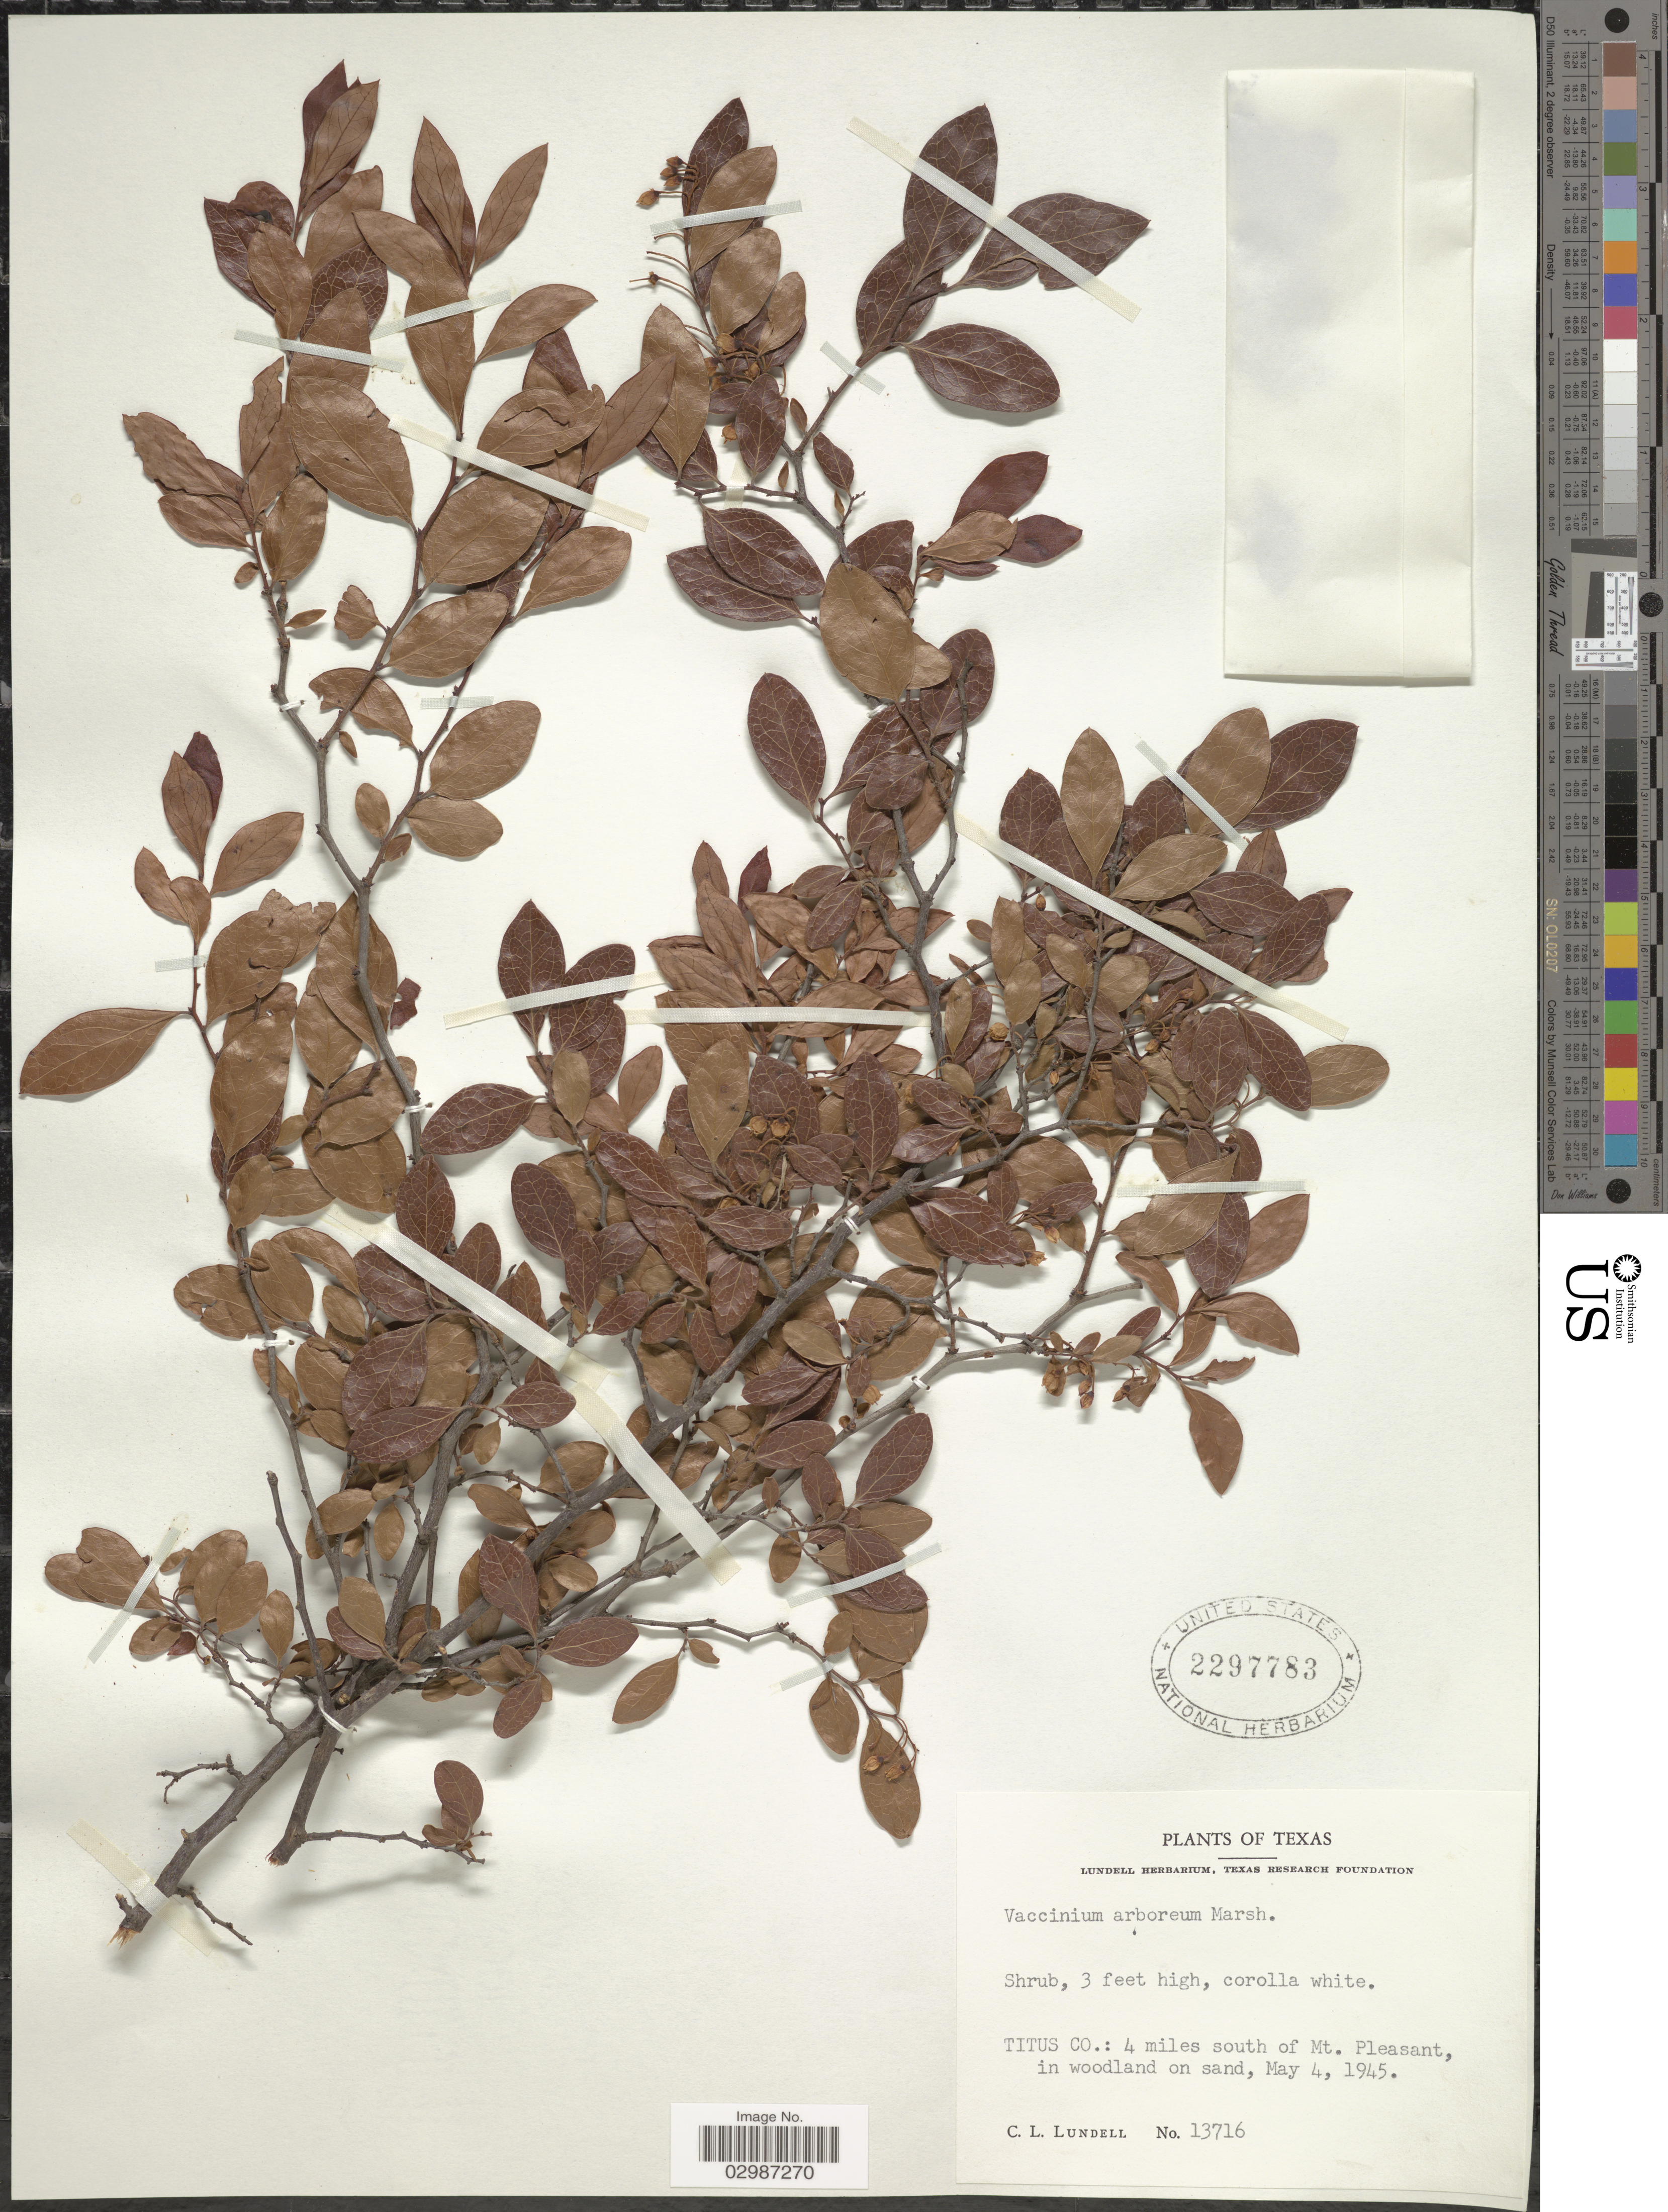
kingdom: Plantae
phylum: Tracheophyta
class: Magnoliopsida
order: Ericales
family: Ericaceae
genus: Vaccinium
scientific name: Vaccinium arboreum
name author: Marshall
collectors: C. L. Lundell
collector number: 13716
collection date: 1945-05-04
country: United States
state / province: Texas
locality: Titus Co.: 4 miles south of Mt. Pleasant.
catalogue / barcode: US 2297783